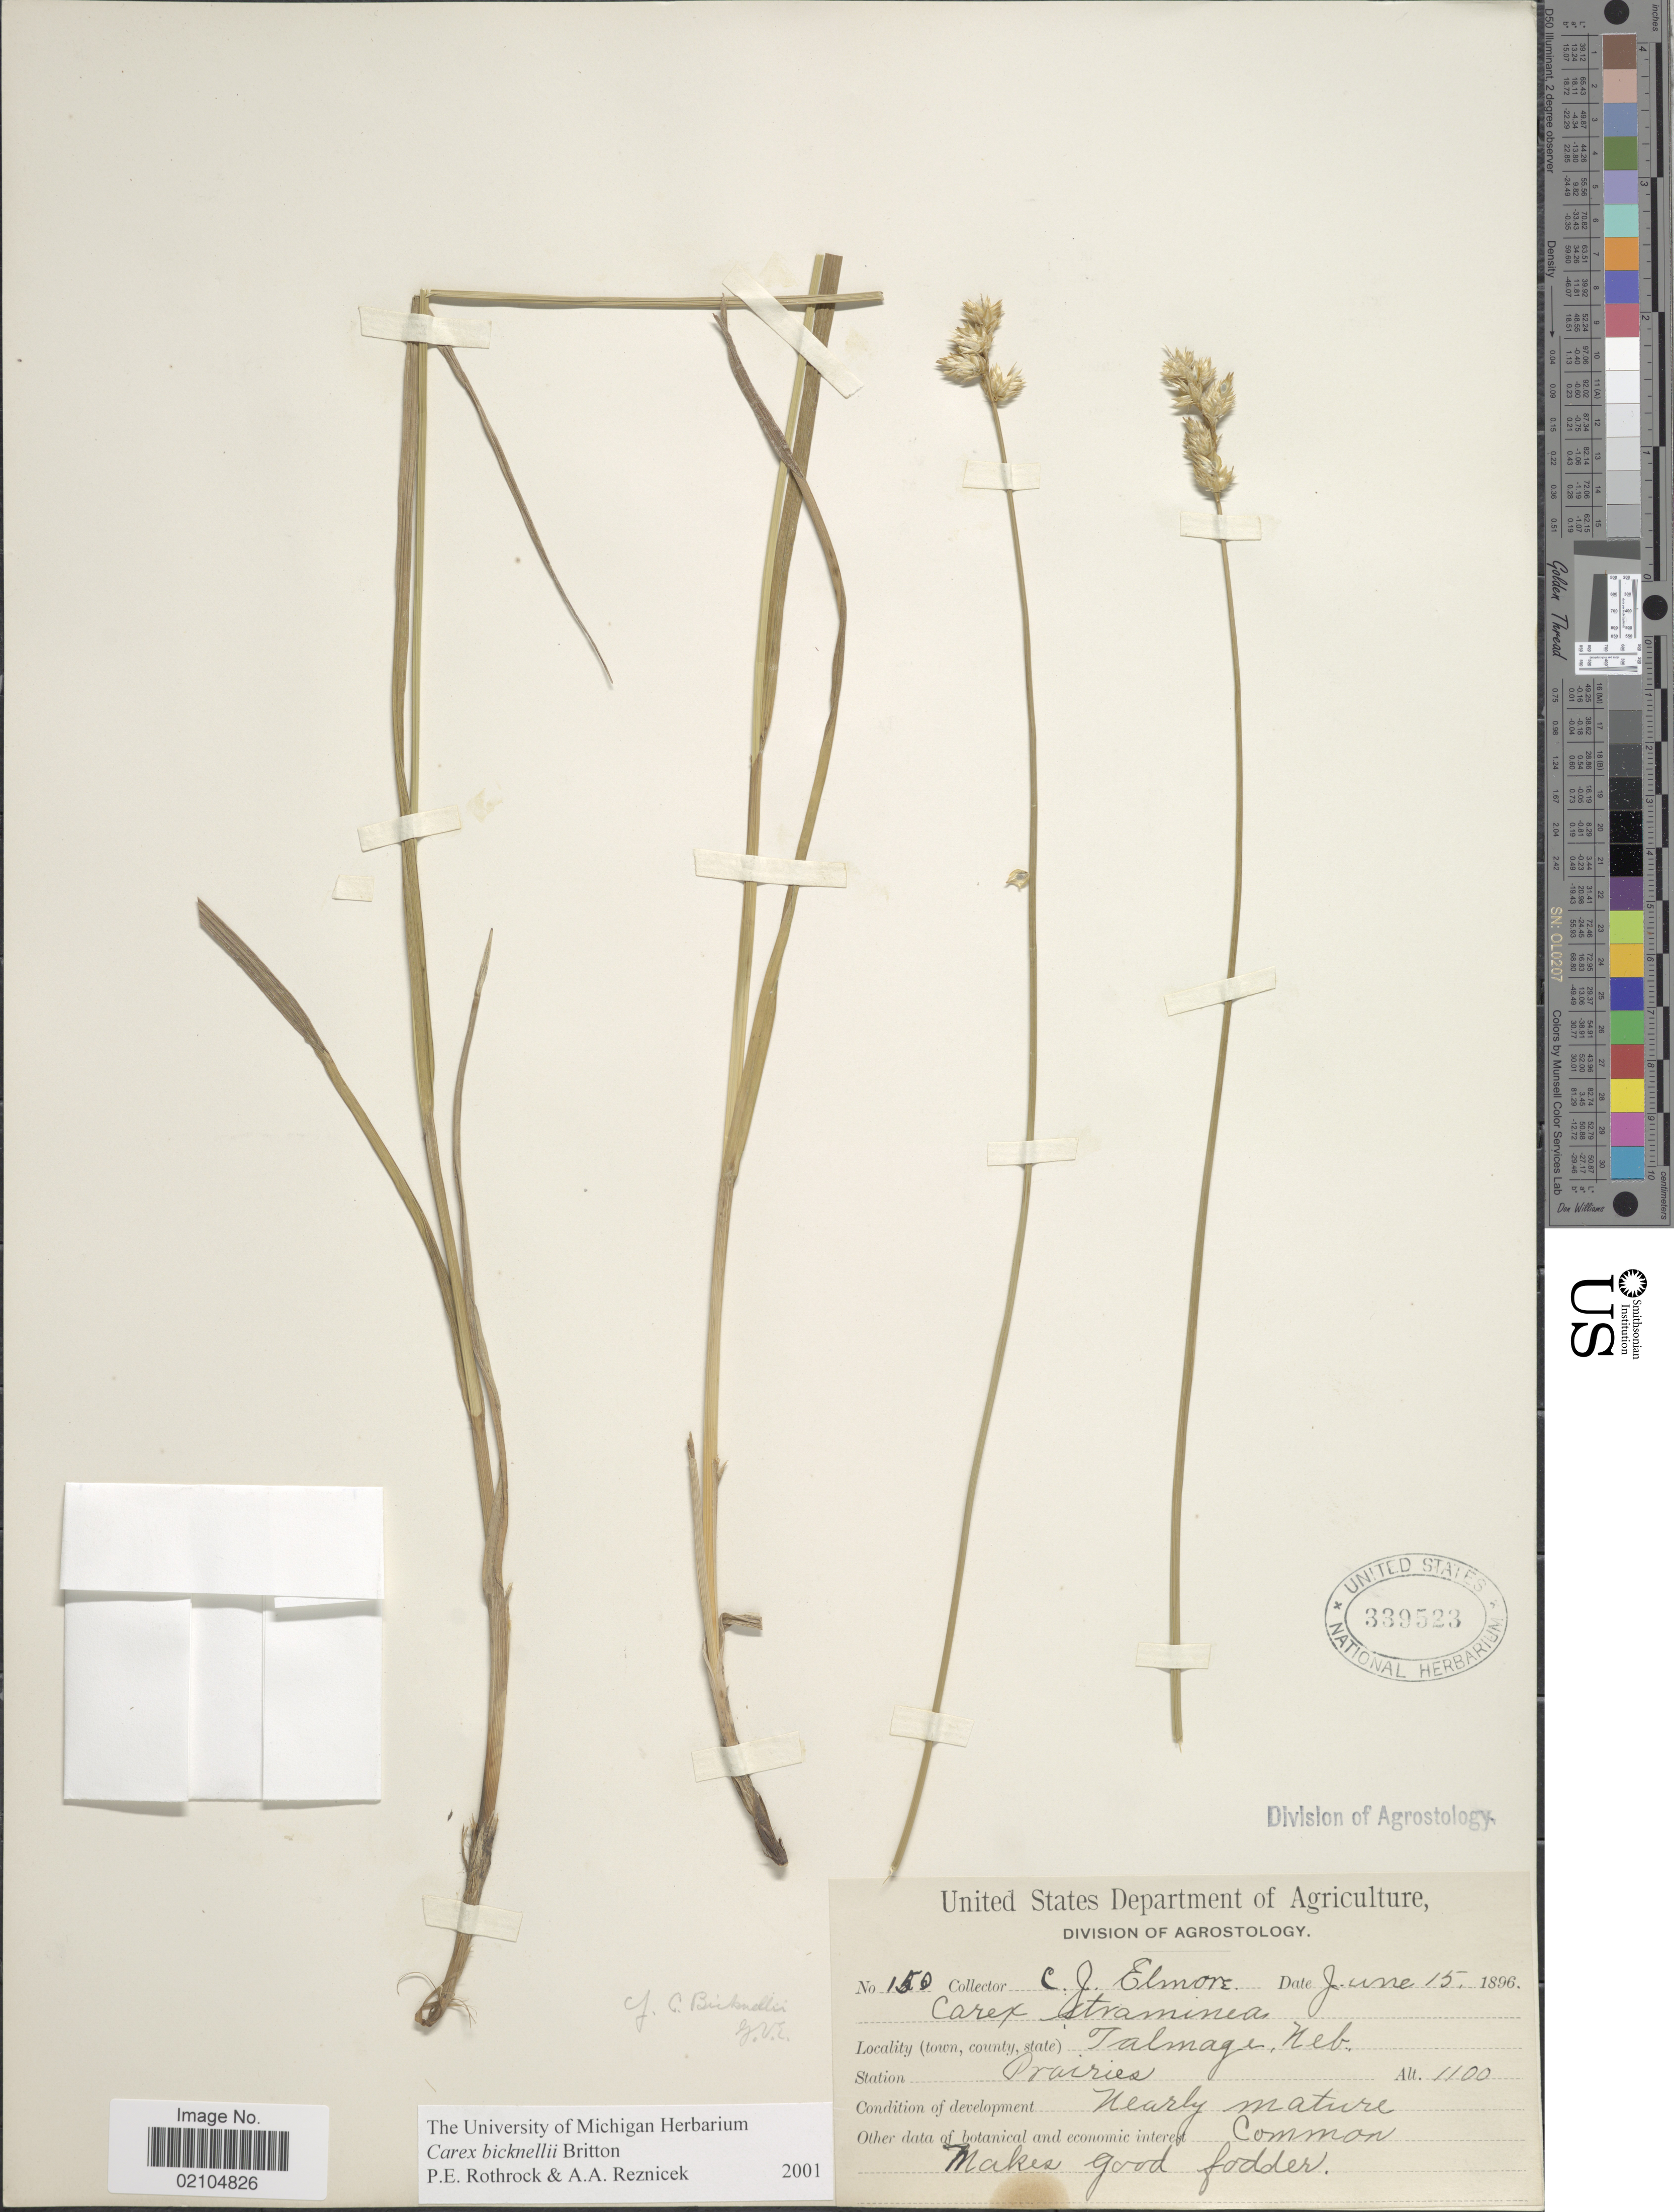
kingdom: Plantae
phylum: Tracheophyta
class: Liliopsida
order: Poales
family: Cyperaceae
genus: Carex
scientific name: Carex bicknellii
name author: Britton & A. Br.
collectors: C. Elmore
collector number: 150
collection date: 1896-06-15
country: United States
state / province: Nebraska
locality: Talmage, prairies, nearby mature.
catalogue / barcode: US 339523